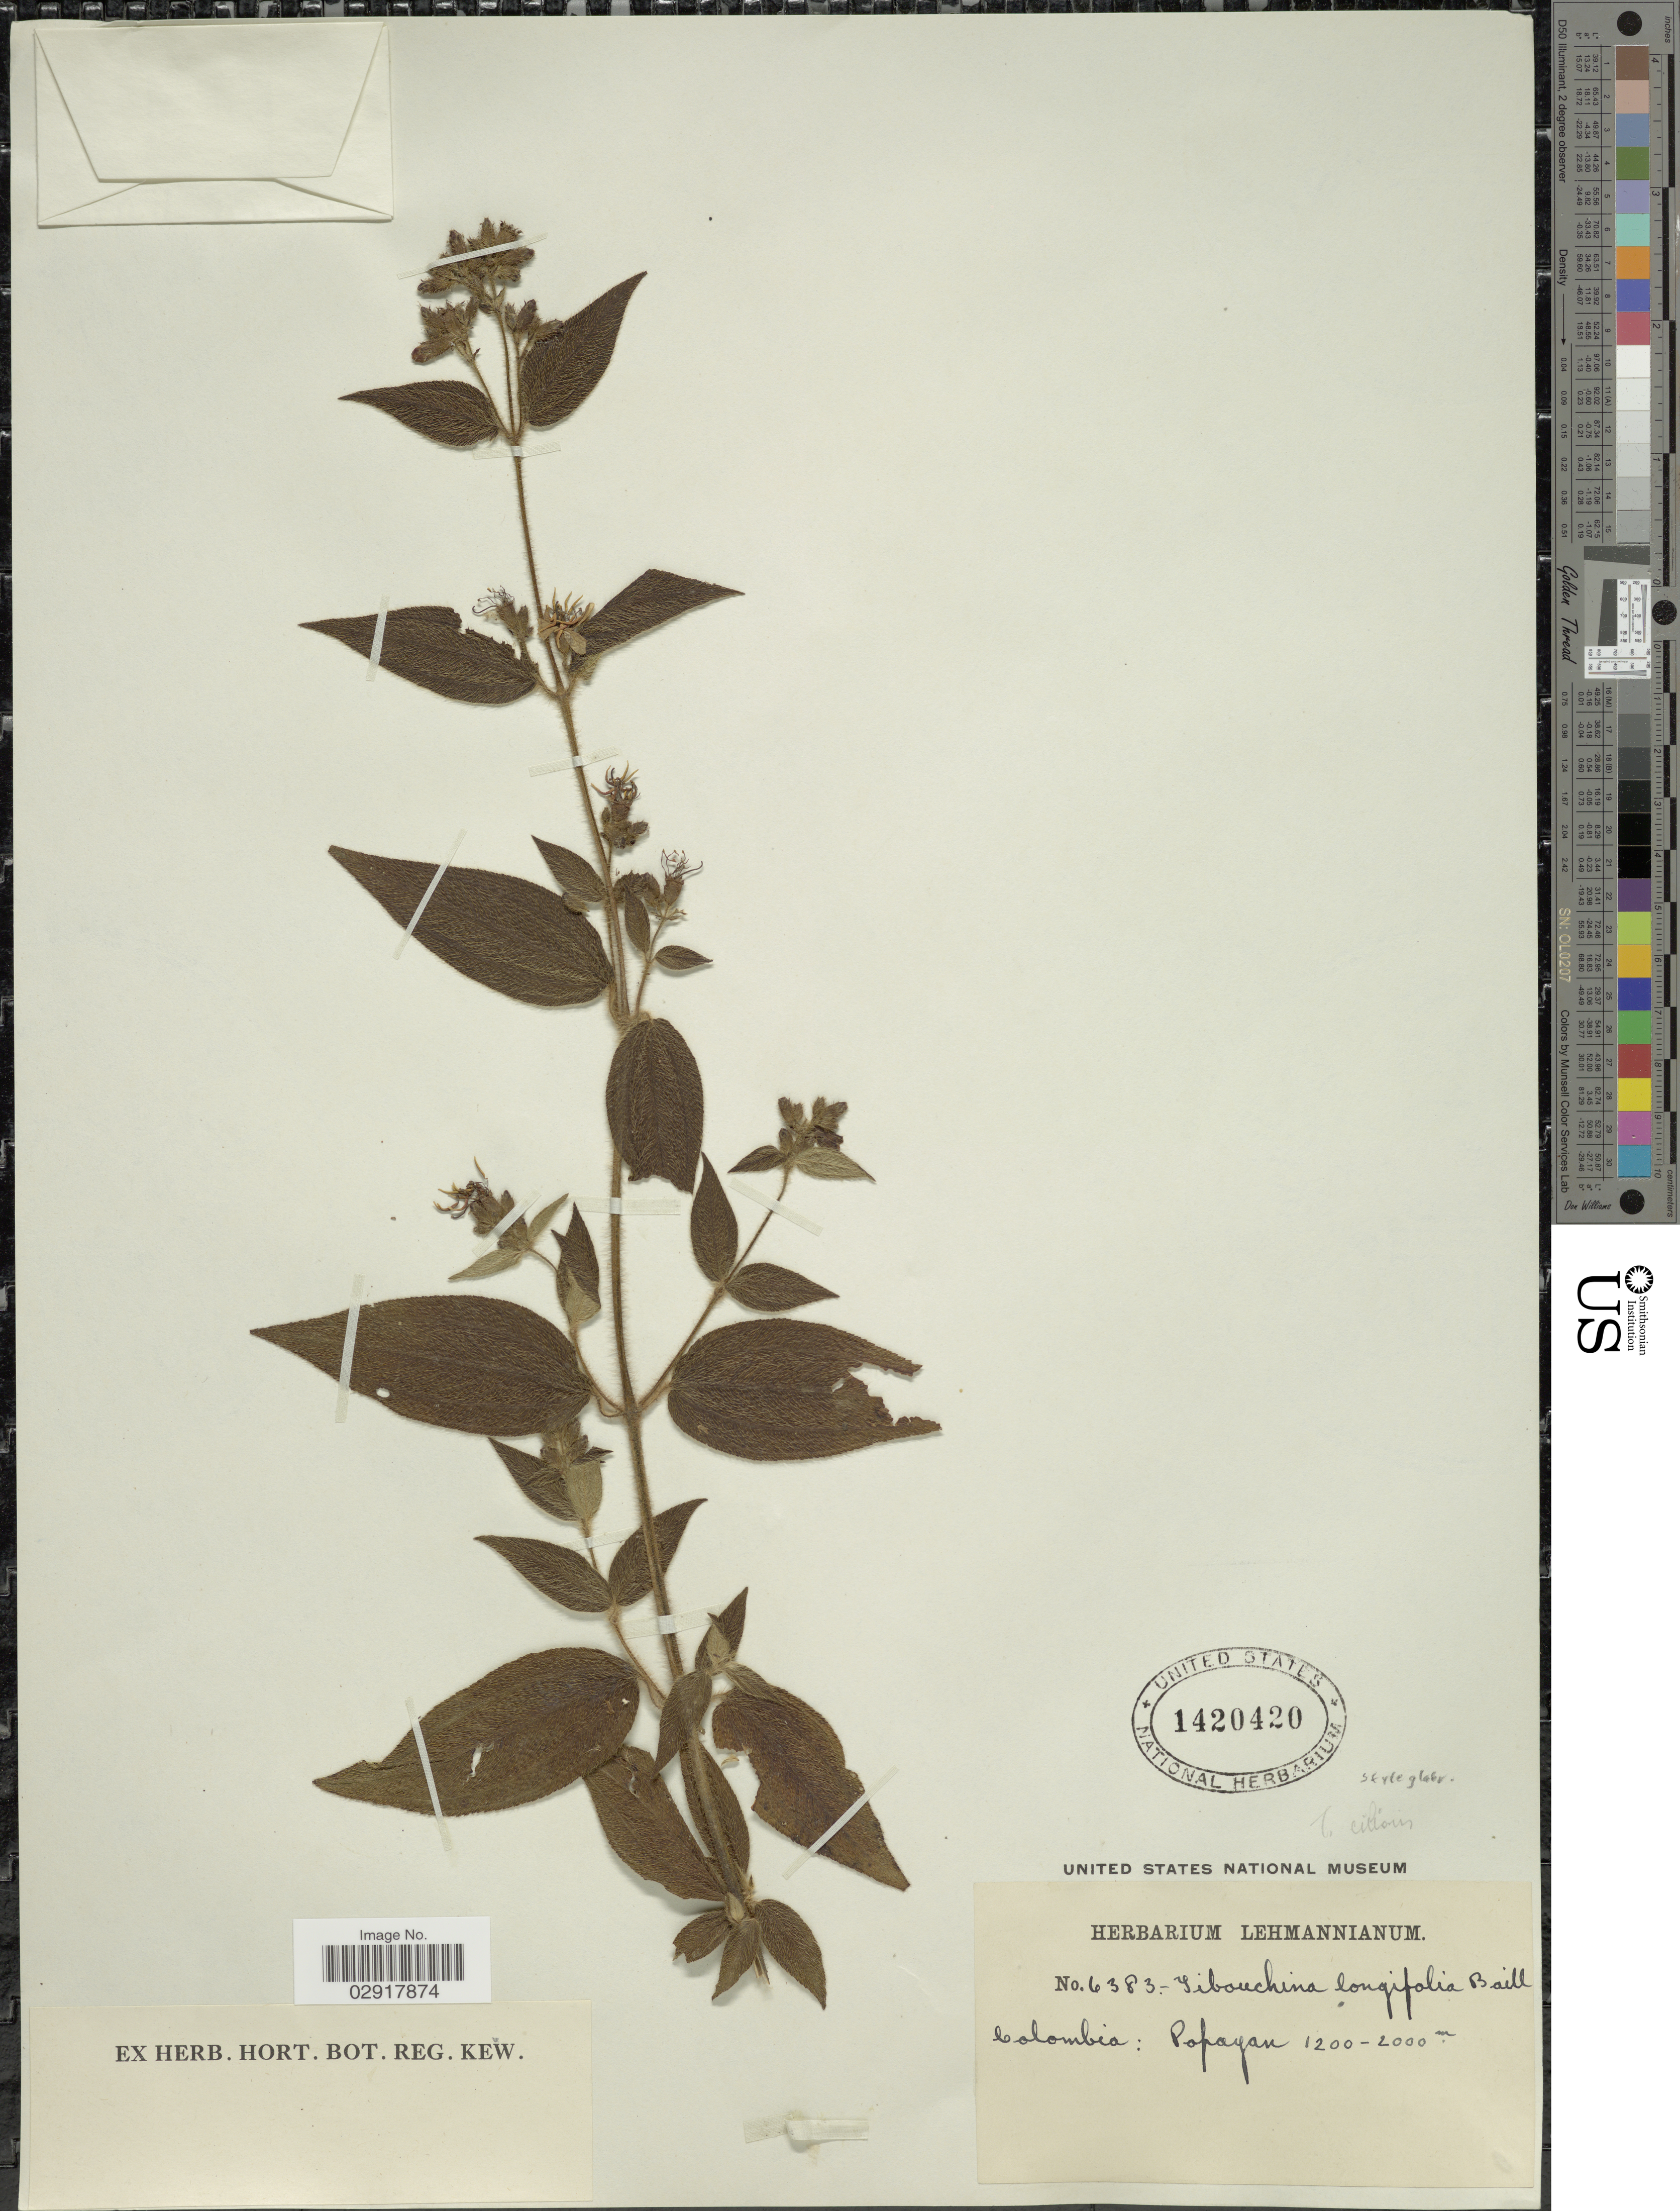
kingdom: Plantae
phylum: Tracheophyta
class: Magnoliopsida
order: Myrtales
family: Melastomataceae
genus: Chaetogastra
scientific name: Chaetogastra sp.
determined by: Strong, Mark T., (BOT), Smithsonian Institution - National Museum of Natural History (UNITED STATES)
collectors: ex herb. Lehmannianum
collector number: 6383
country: Colombia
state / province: Cauca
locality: Popayan.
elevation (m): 1200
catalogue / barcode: US 1420420